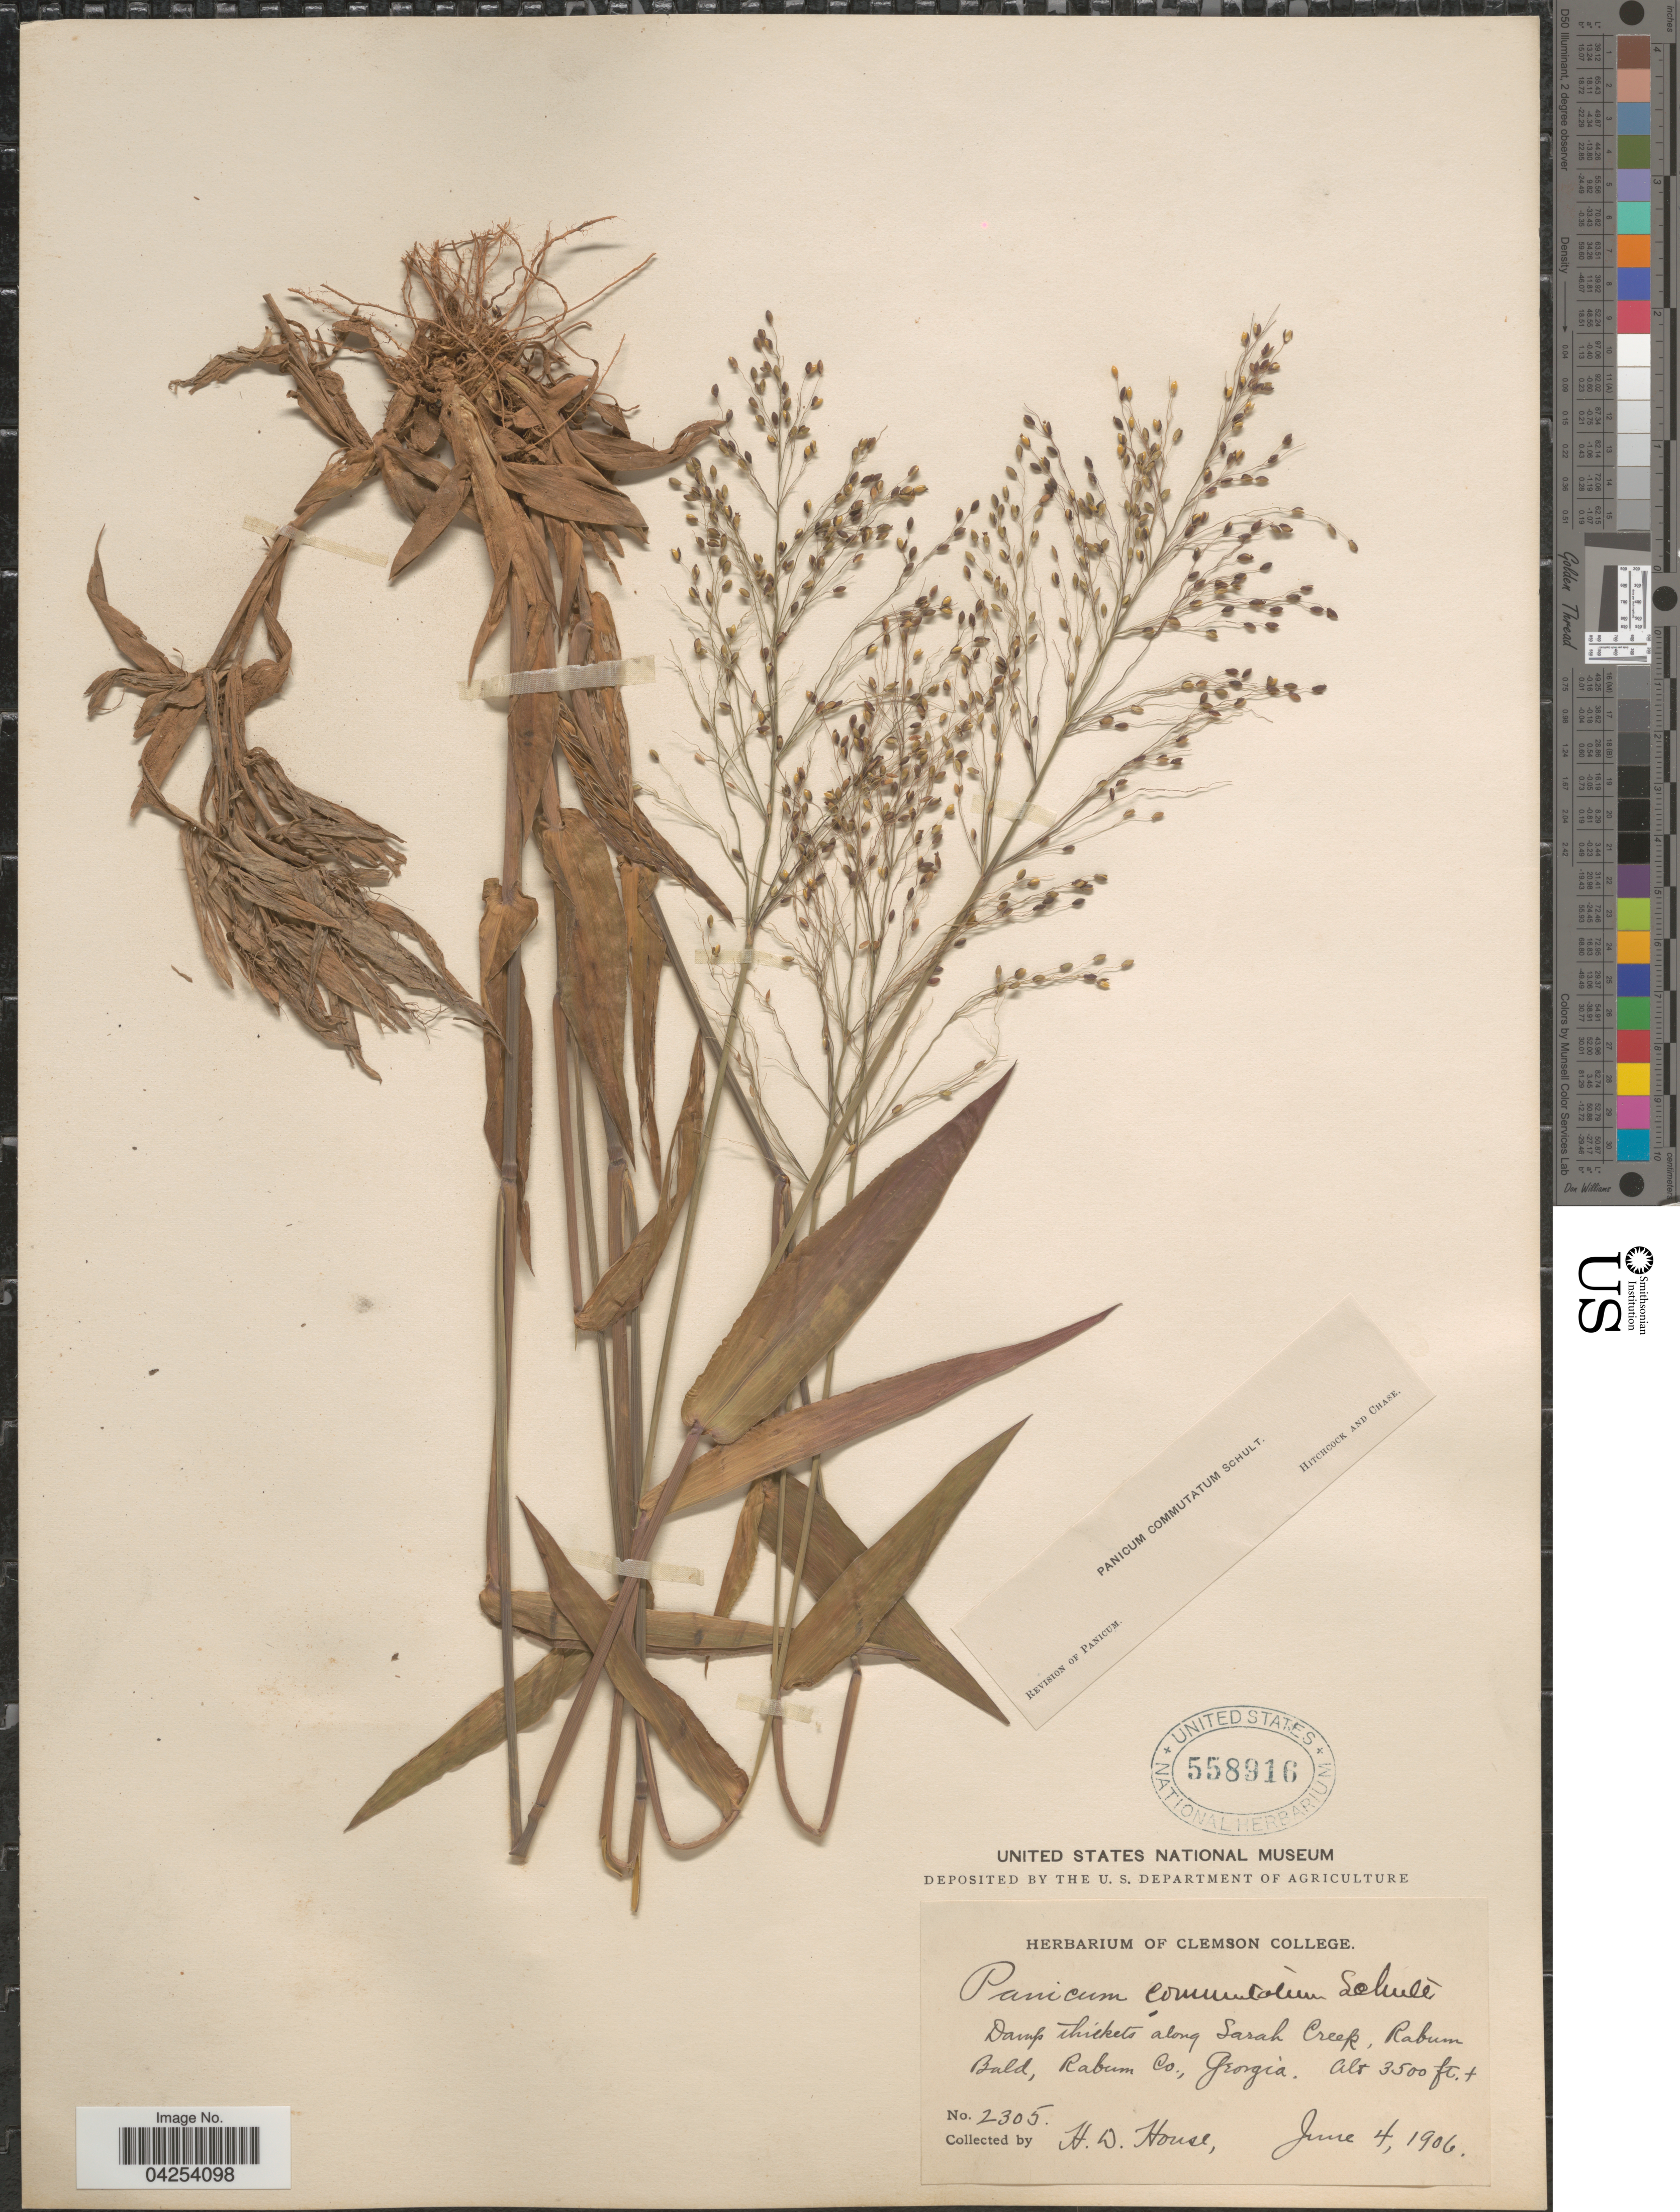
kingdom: Plantae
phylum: Tracheophyta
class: Liliopsida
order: Poales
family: Poaceae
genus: Dichanthelium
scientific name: Dichanthelium commutatum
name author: (Schult.) Gould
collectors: H. D. House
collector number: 2305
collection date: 1906-06-04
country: United States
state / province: Georgia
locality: Damp thickets along Sarah Creek, Rabum Bald, Rabum Co.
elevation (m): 1067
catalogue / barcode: US 558916